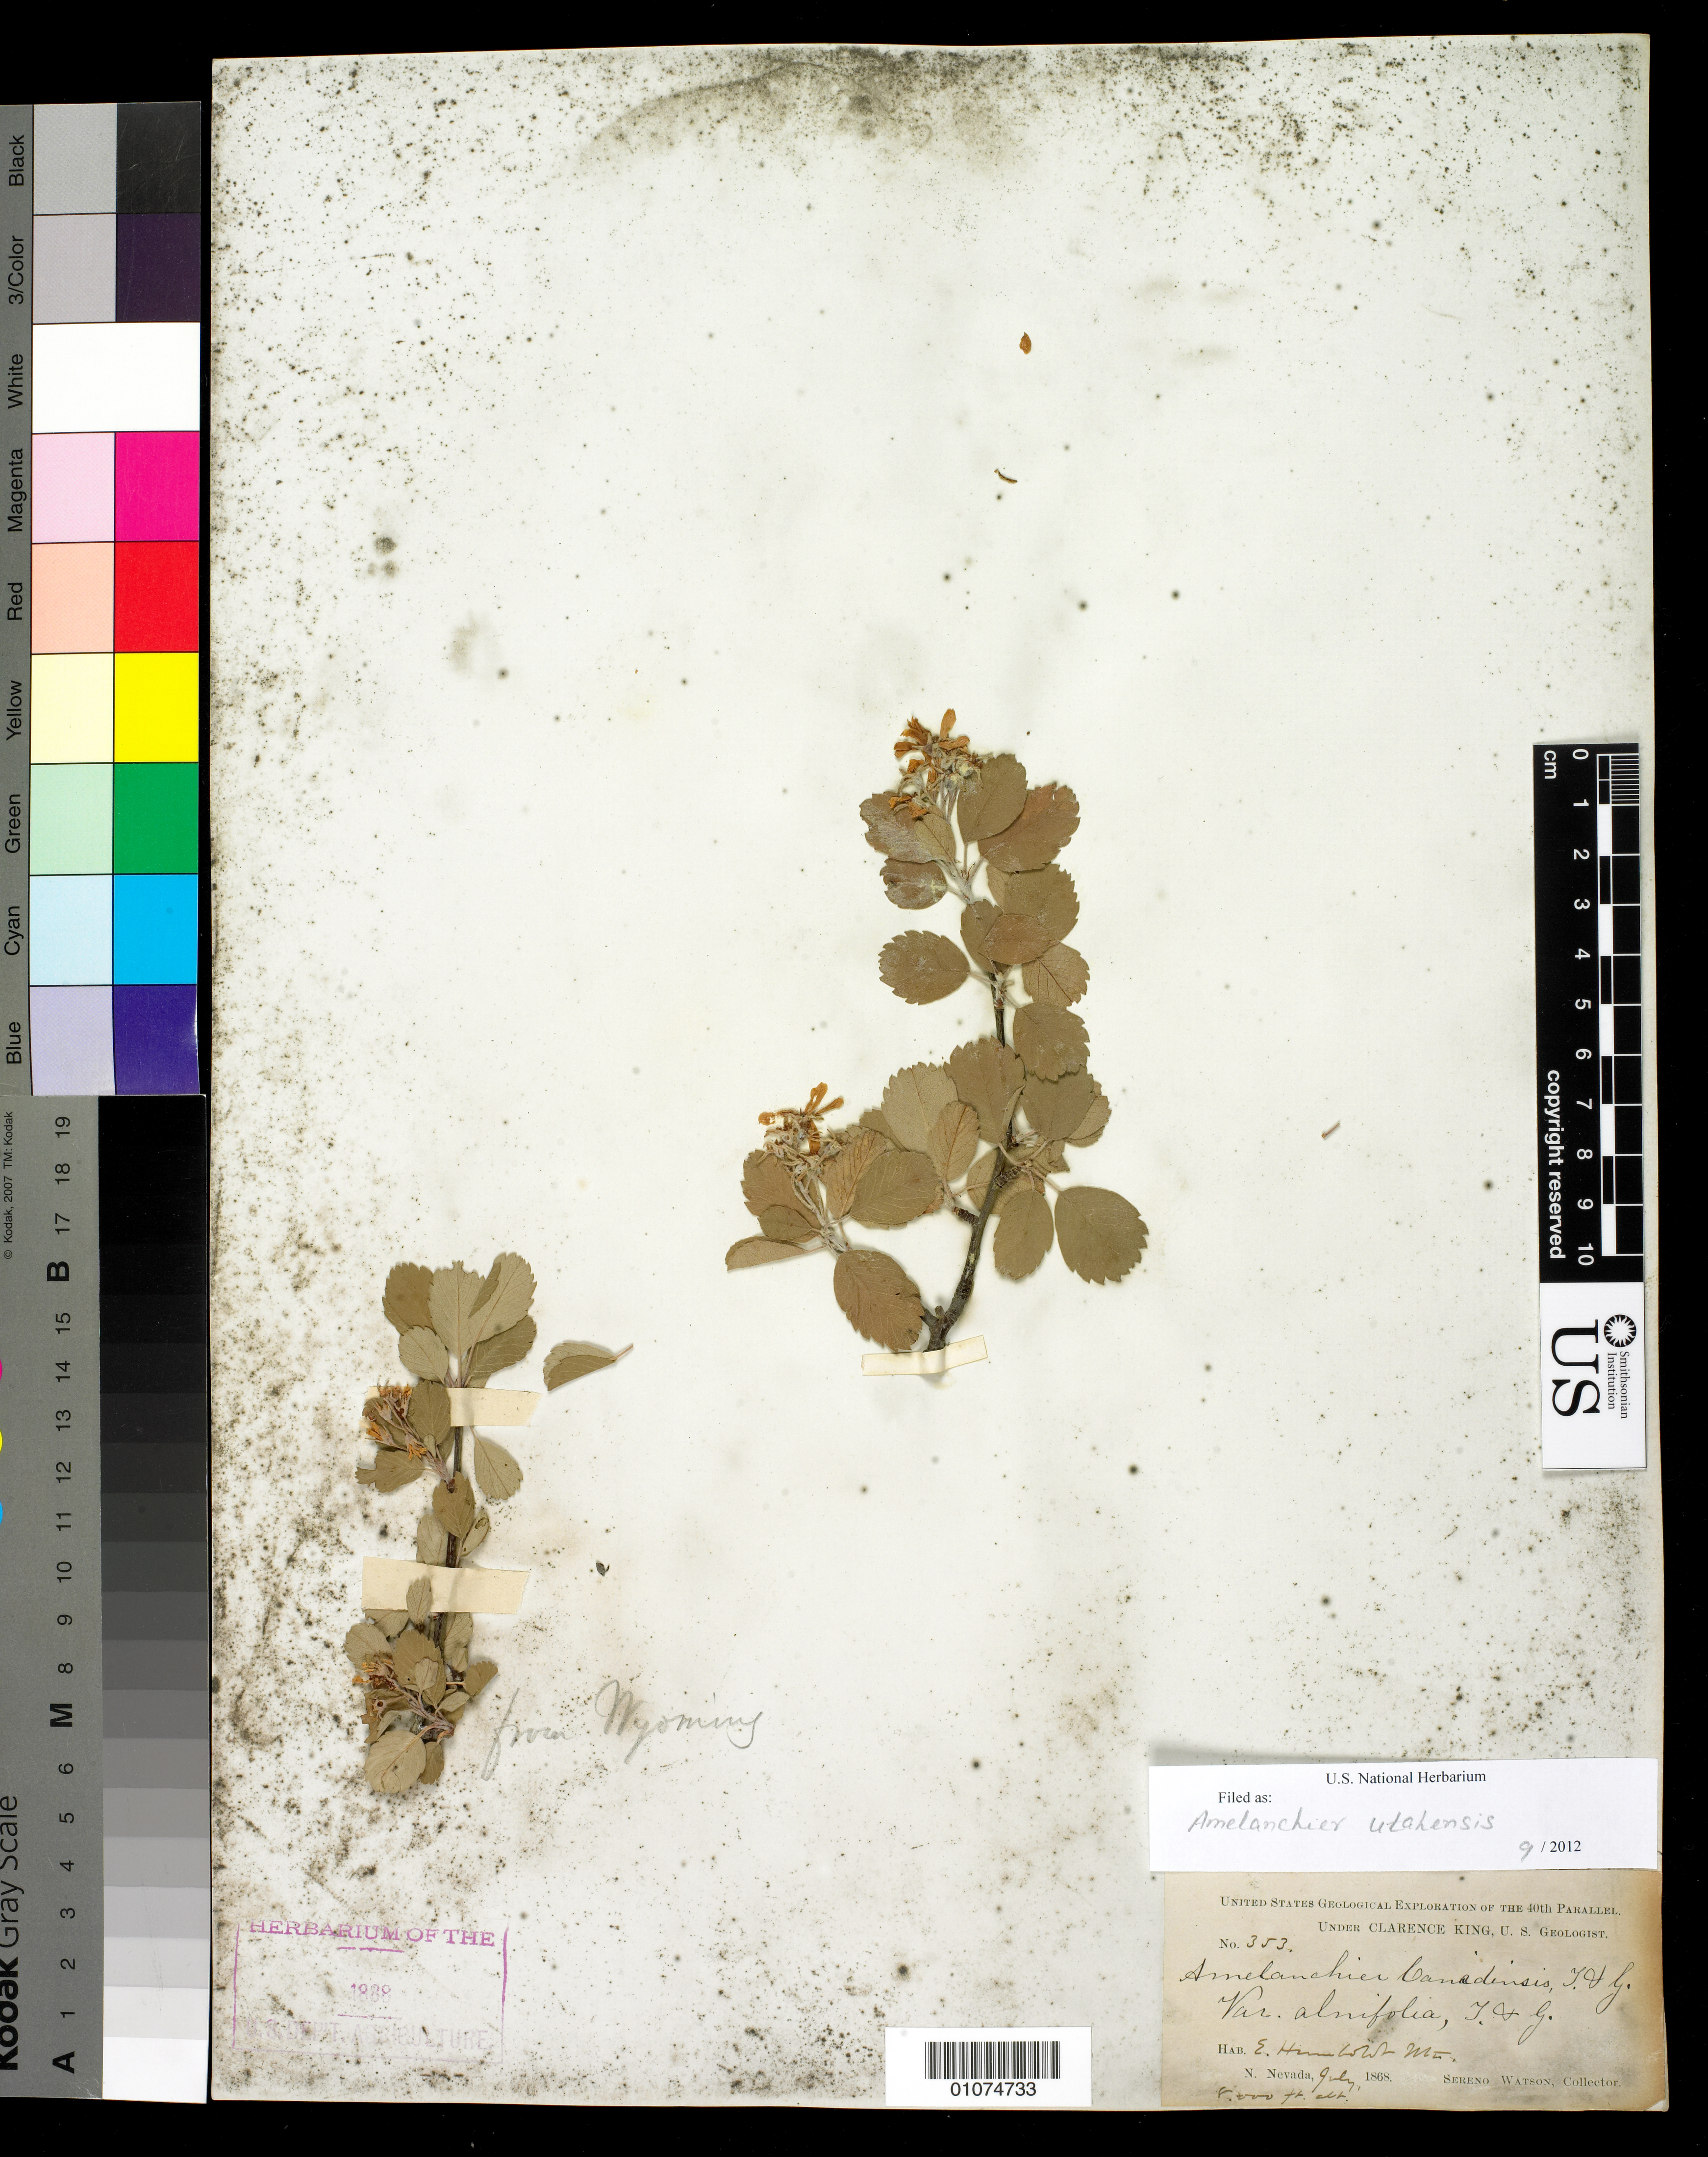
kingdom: Plantae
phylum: Tracheophyta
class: Magnoliopsida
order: Rosales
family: Rosaceae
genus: Amelanchier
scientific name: Amelanchier utahensis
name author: Koehne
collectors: S. Watson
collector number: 353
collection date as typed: Jul 1868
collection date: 1868-07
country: United States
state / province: Nevada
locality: E. Humboldt Mts., N. Nevada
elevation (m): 2438